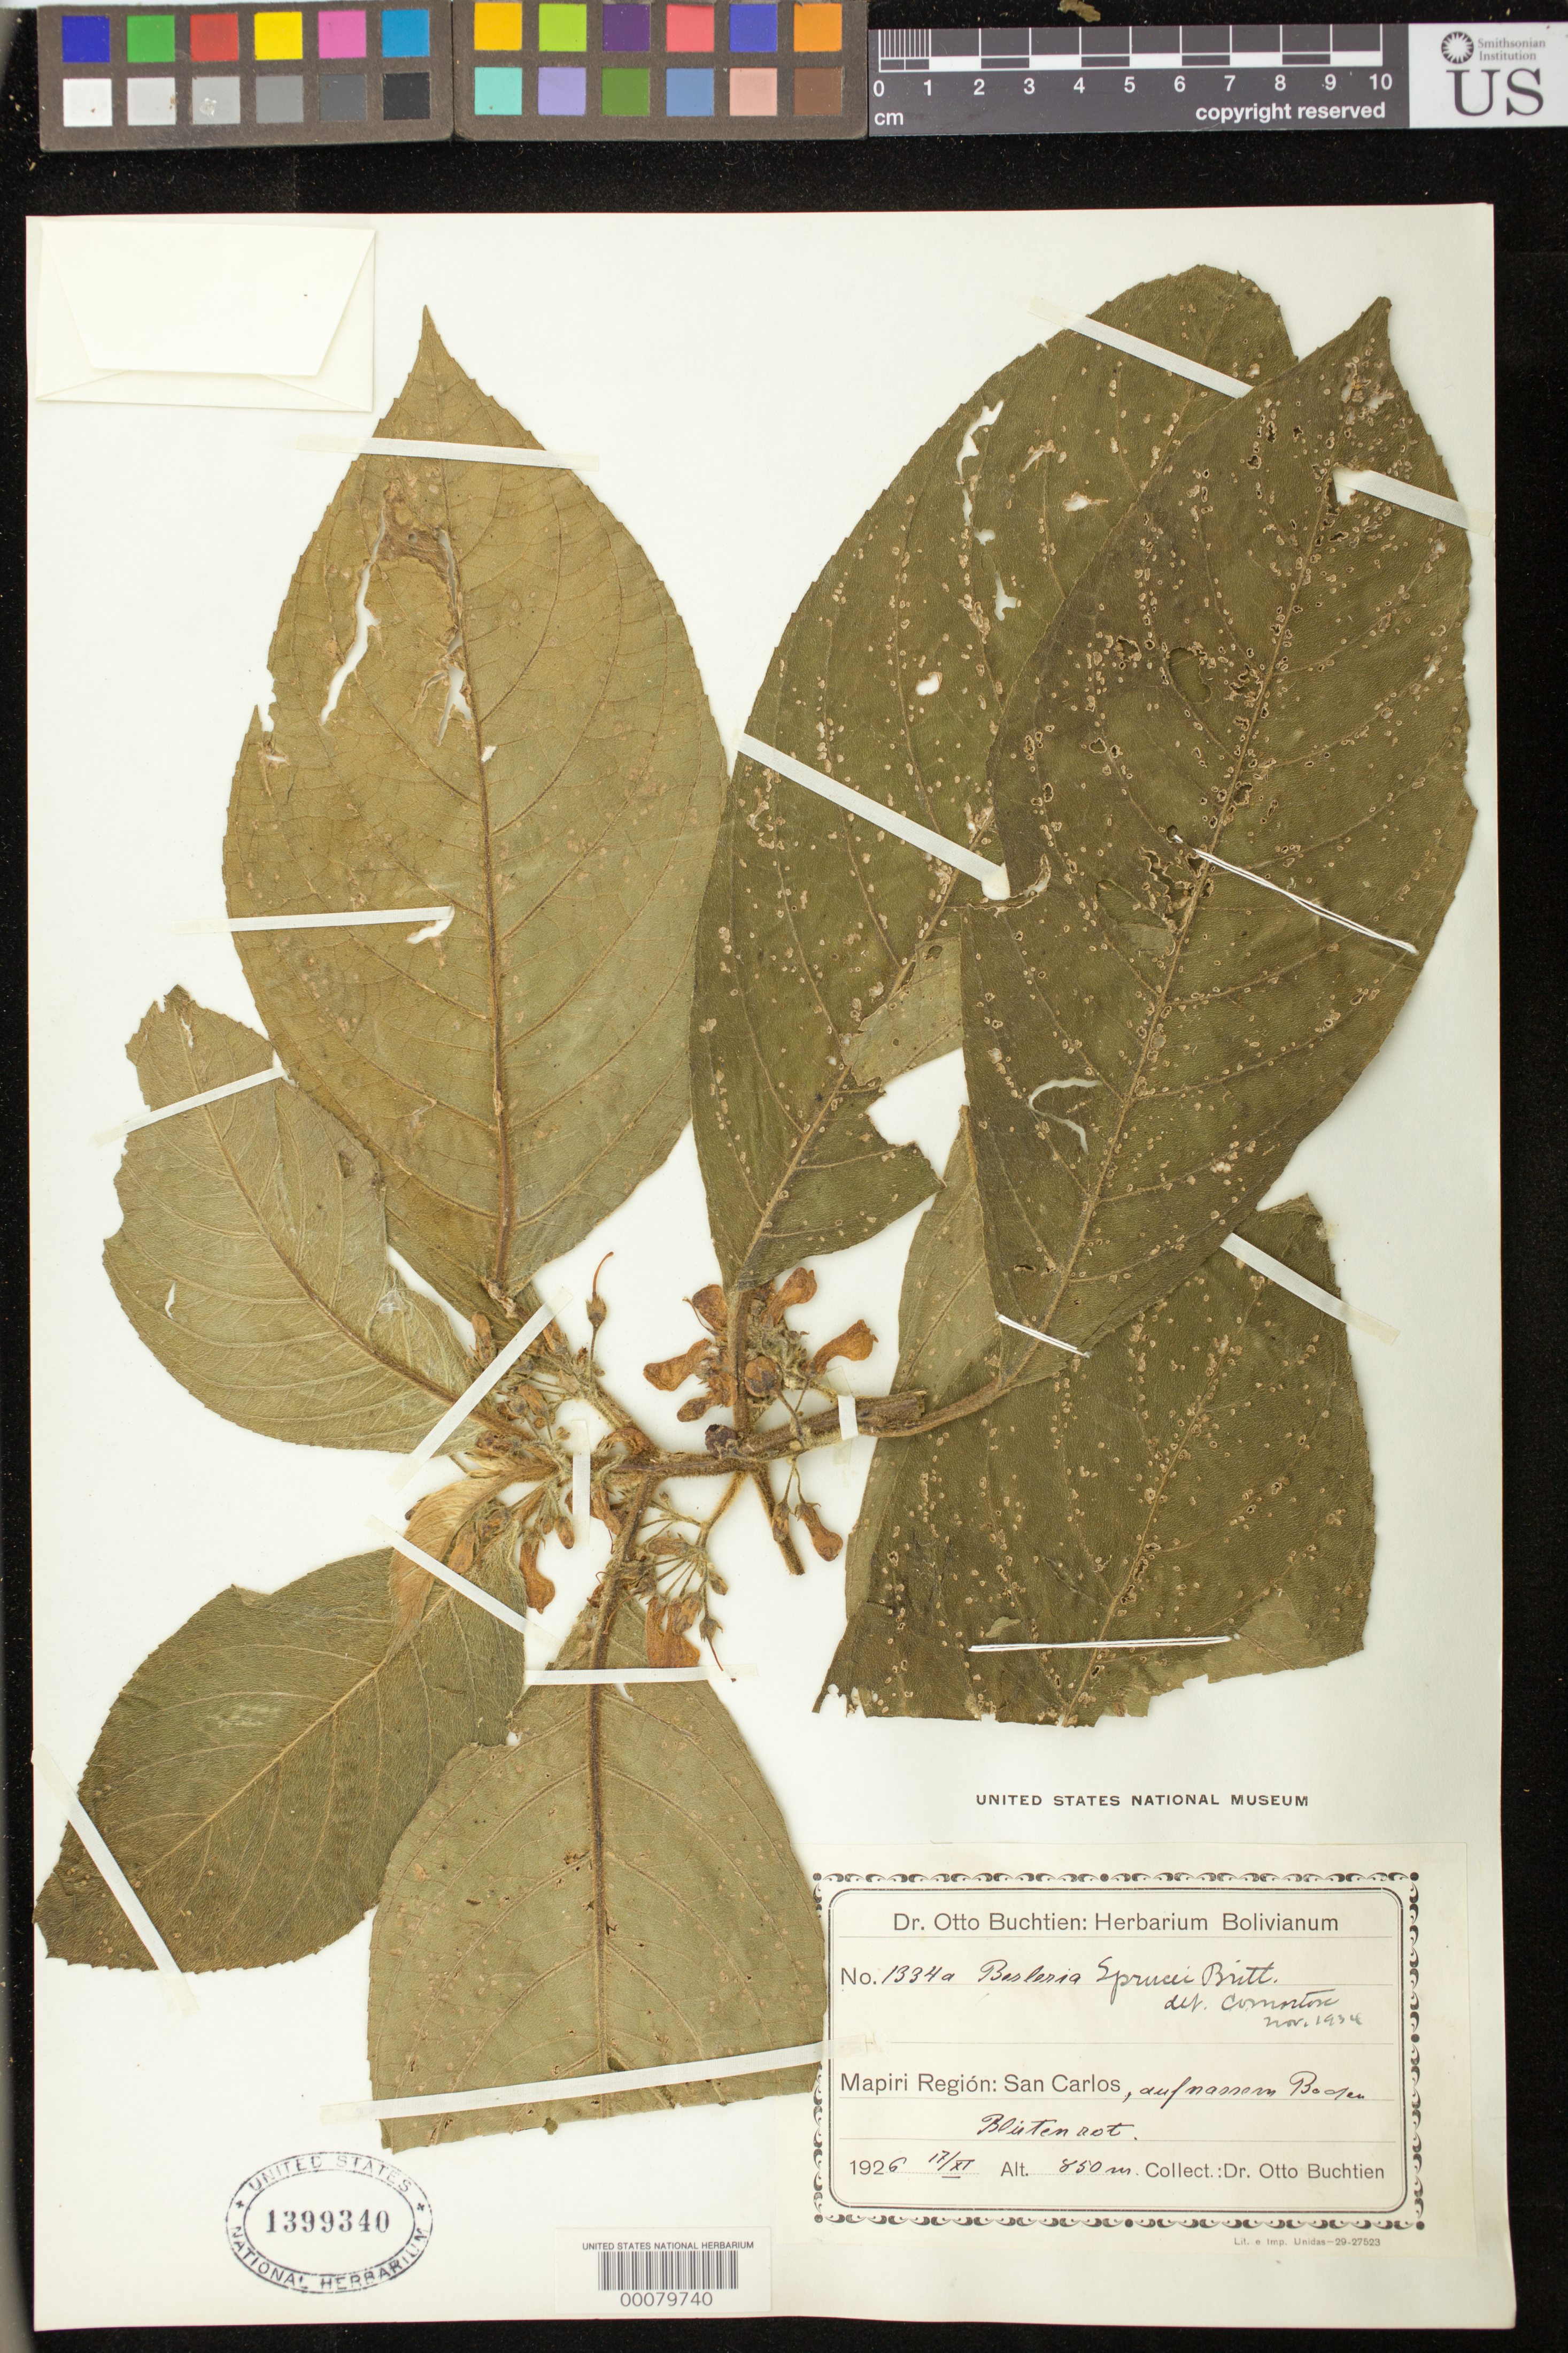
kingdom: Plantae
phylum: Tracheophyta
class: Magnoliopsida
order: Lamiales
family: Gesneriaceae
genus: Besleria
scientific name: Besleria sprucei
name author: Britton ex Rusby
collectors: O. Buchtien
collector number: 1334 A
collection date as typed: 17 Nov 1926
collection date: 1926-11-17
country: Bolivia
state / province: La Paz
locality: Mapiri region, San Carlos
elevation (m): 850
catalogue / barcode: US 1399340